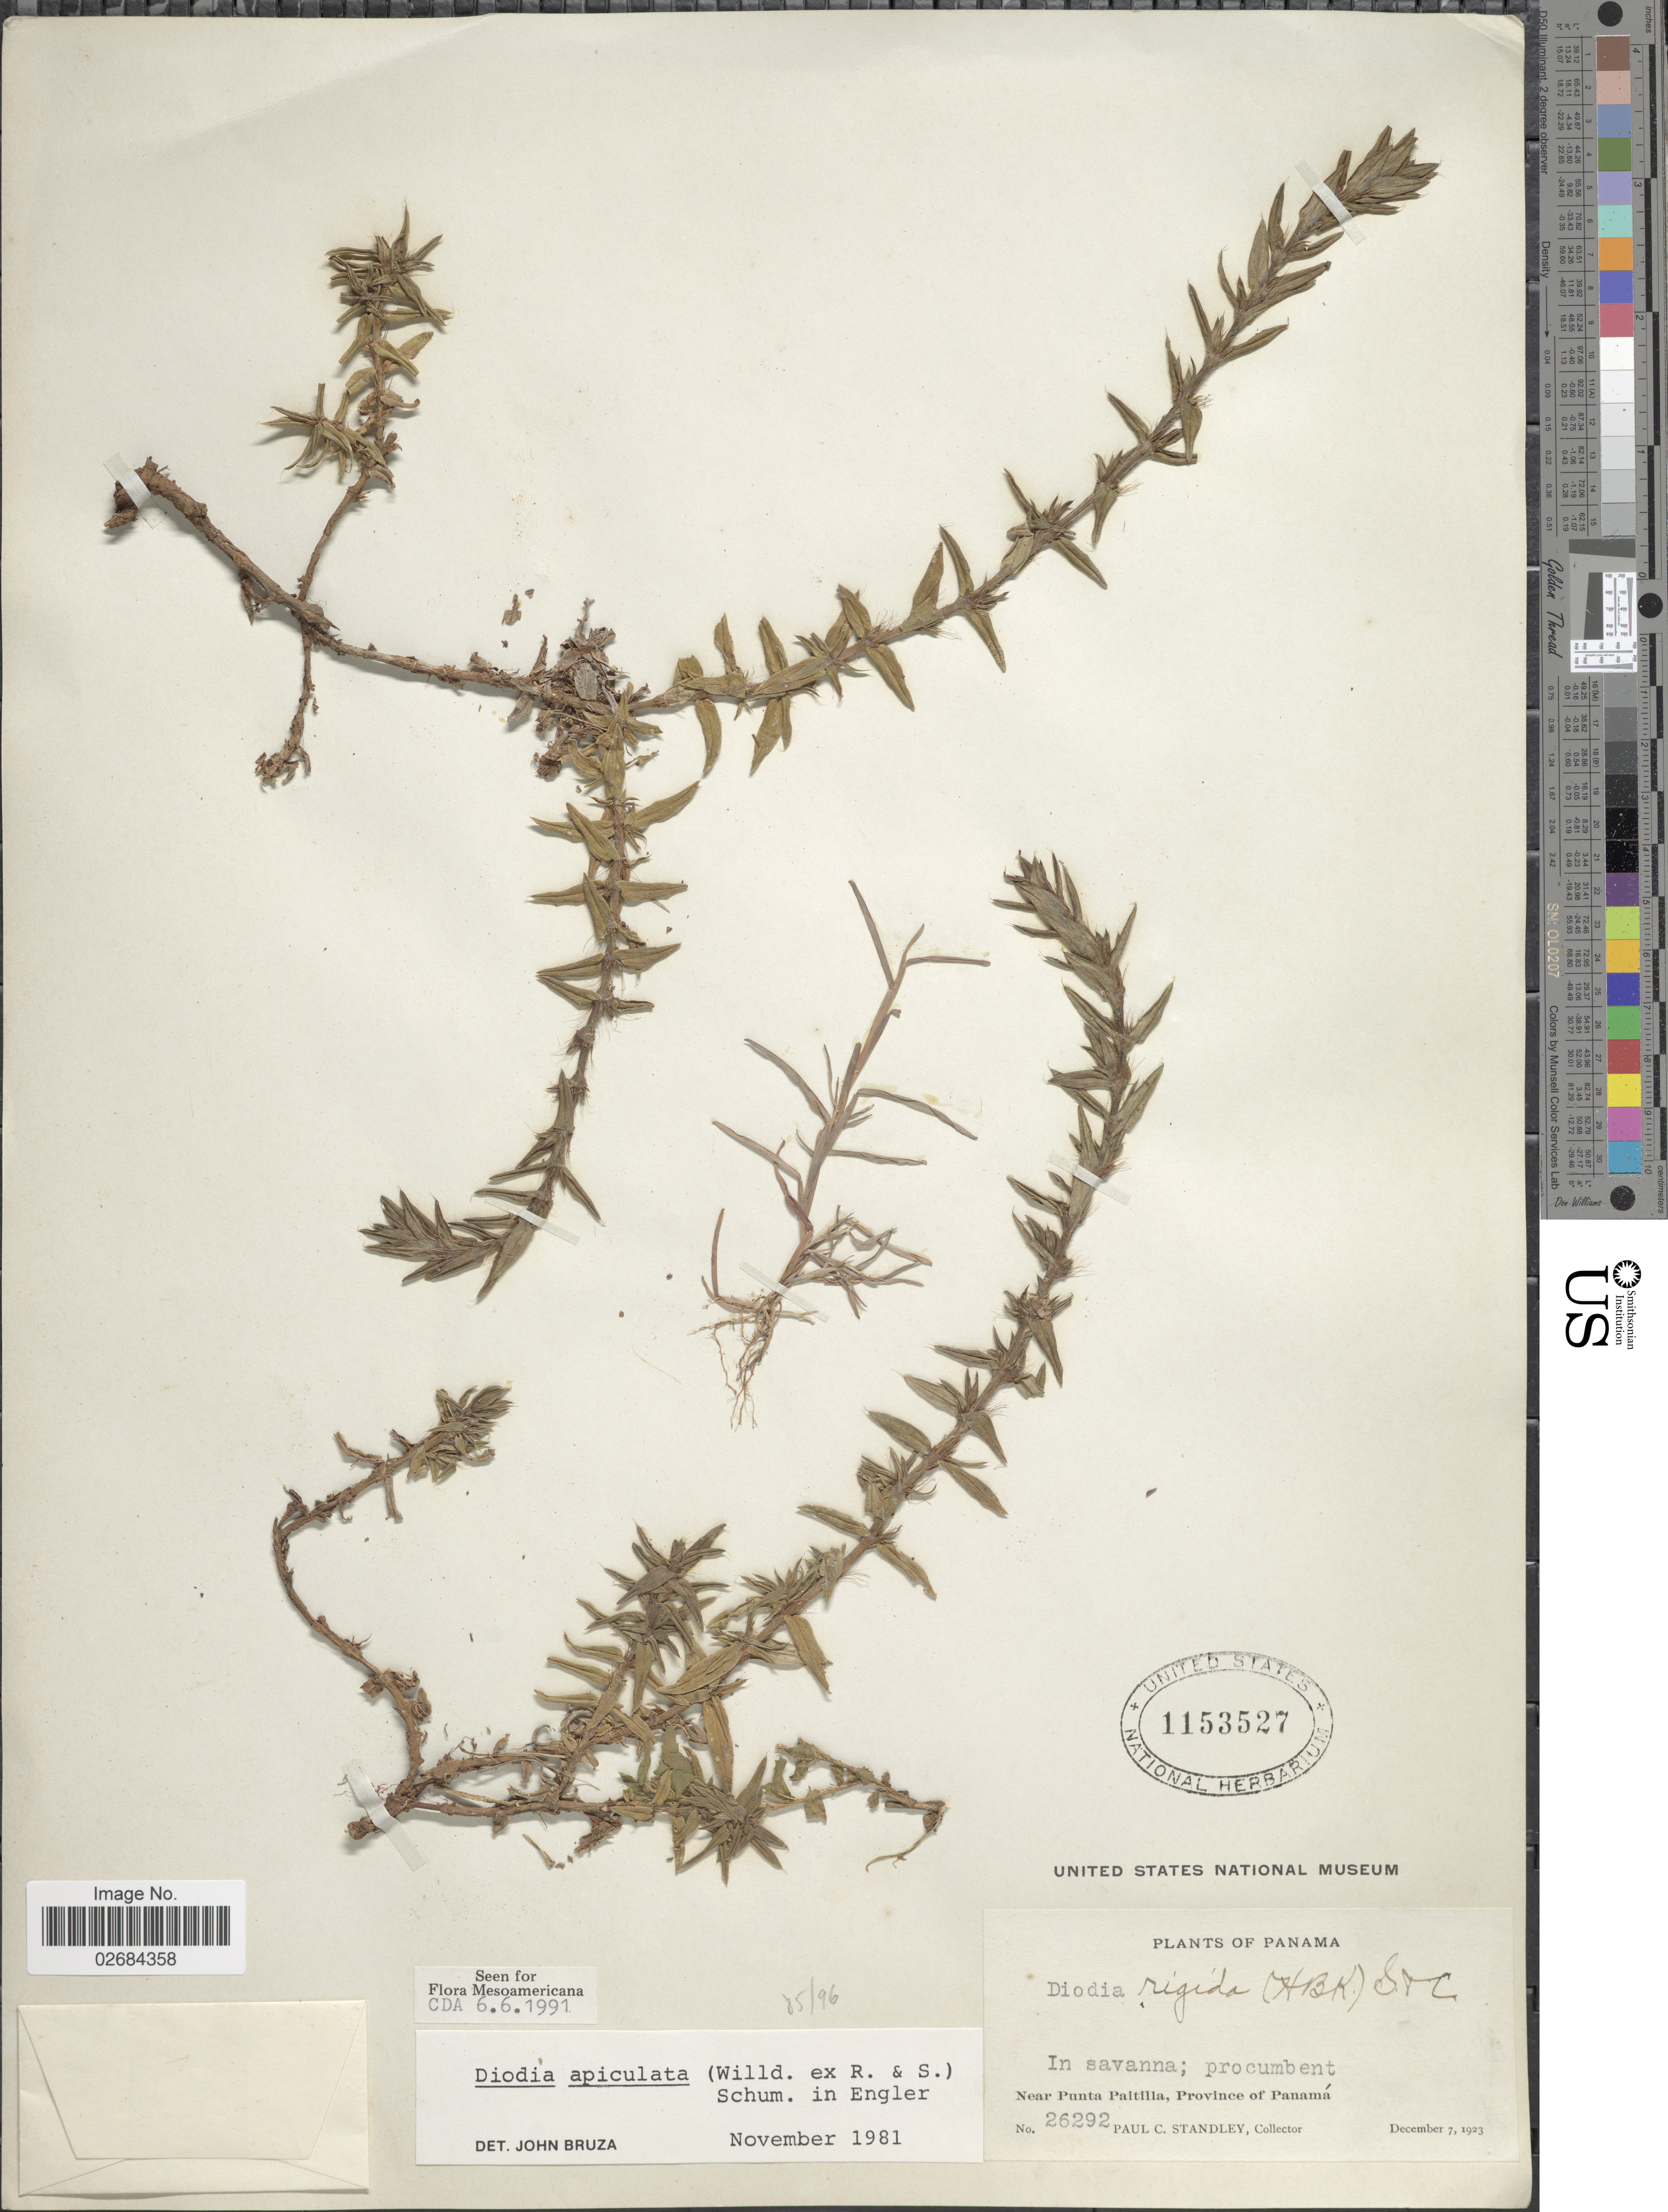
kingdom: Plantae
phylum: Tracheophyta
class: Magnoliopsida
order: Gentianales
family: Rubiaceae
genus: Diodia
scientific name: Diodia apiculata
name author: (Willd. ex Roem. & Schult.) K. Schum.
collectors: P. C. Standley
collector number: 26292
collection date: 1923-12-07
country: Panama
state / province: Panamá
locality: Near Punta Paitilla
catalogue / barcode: US 1153527